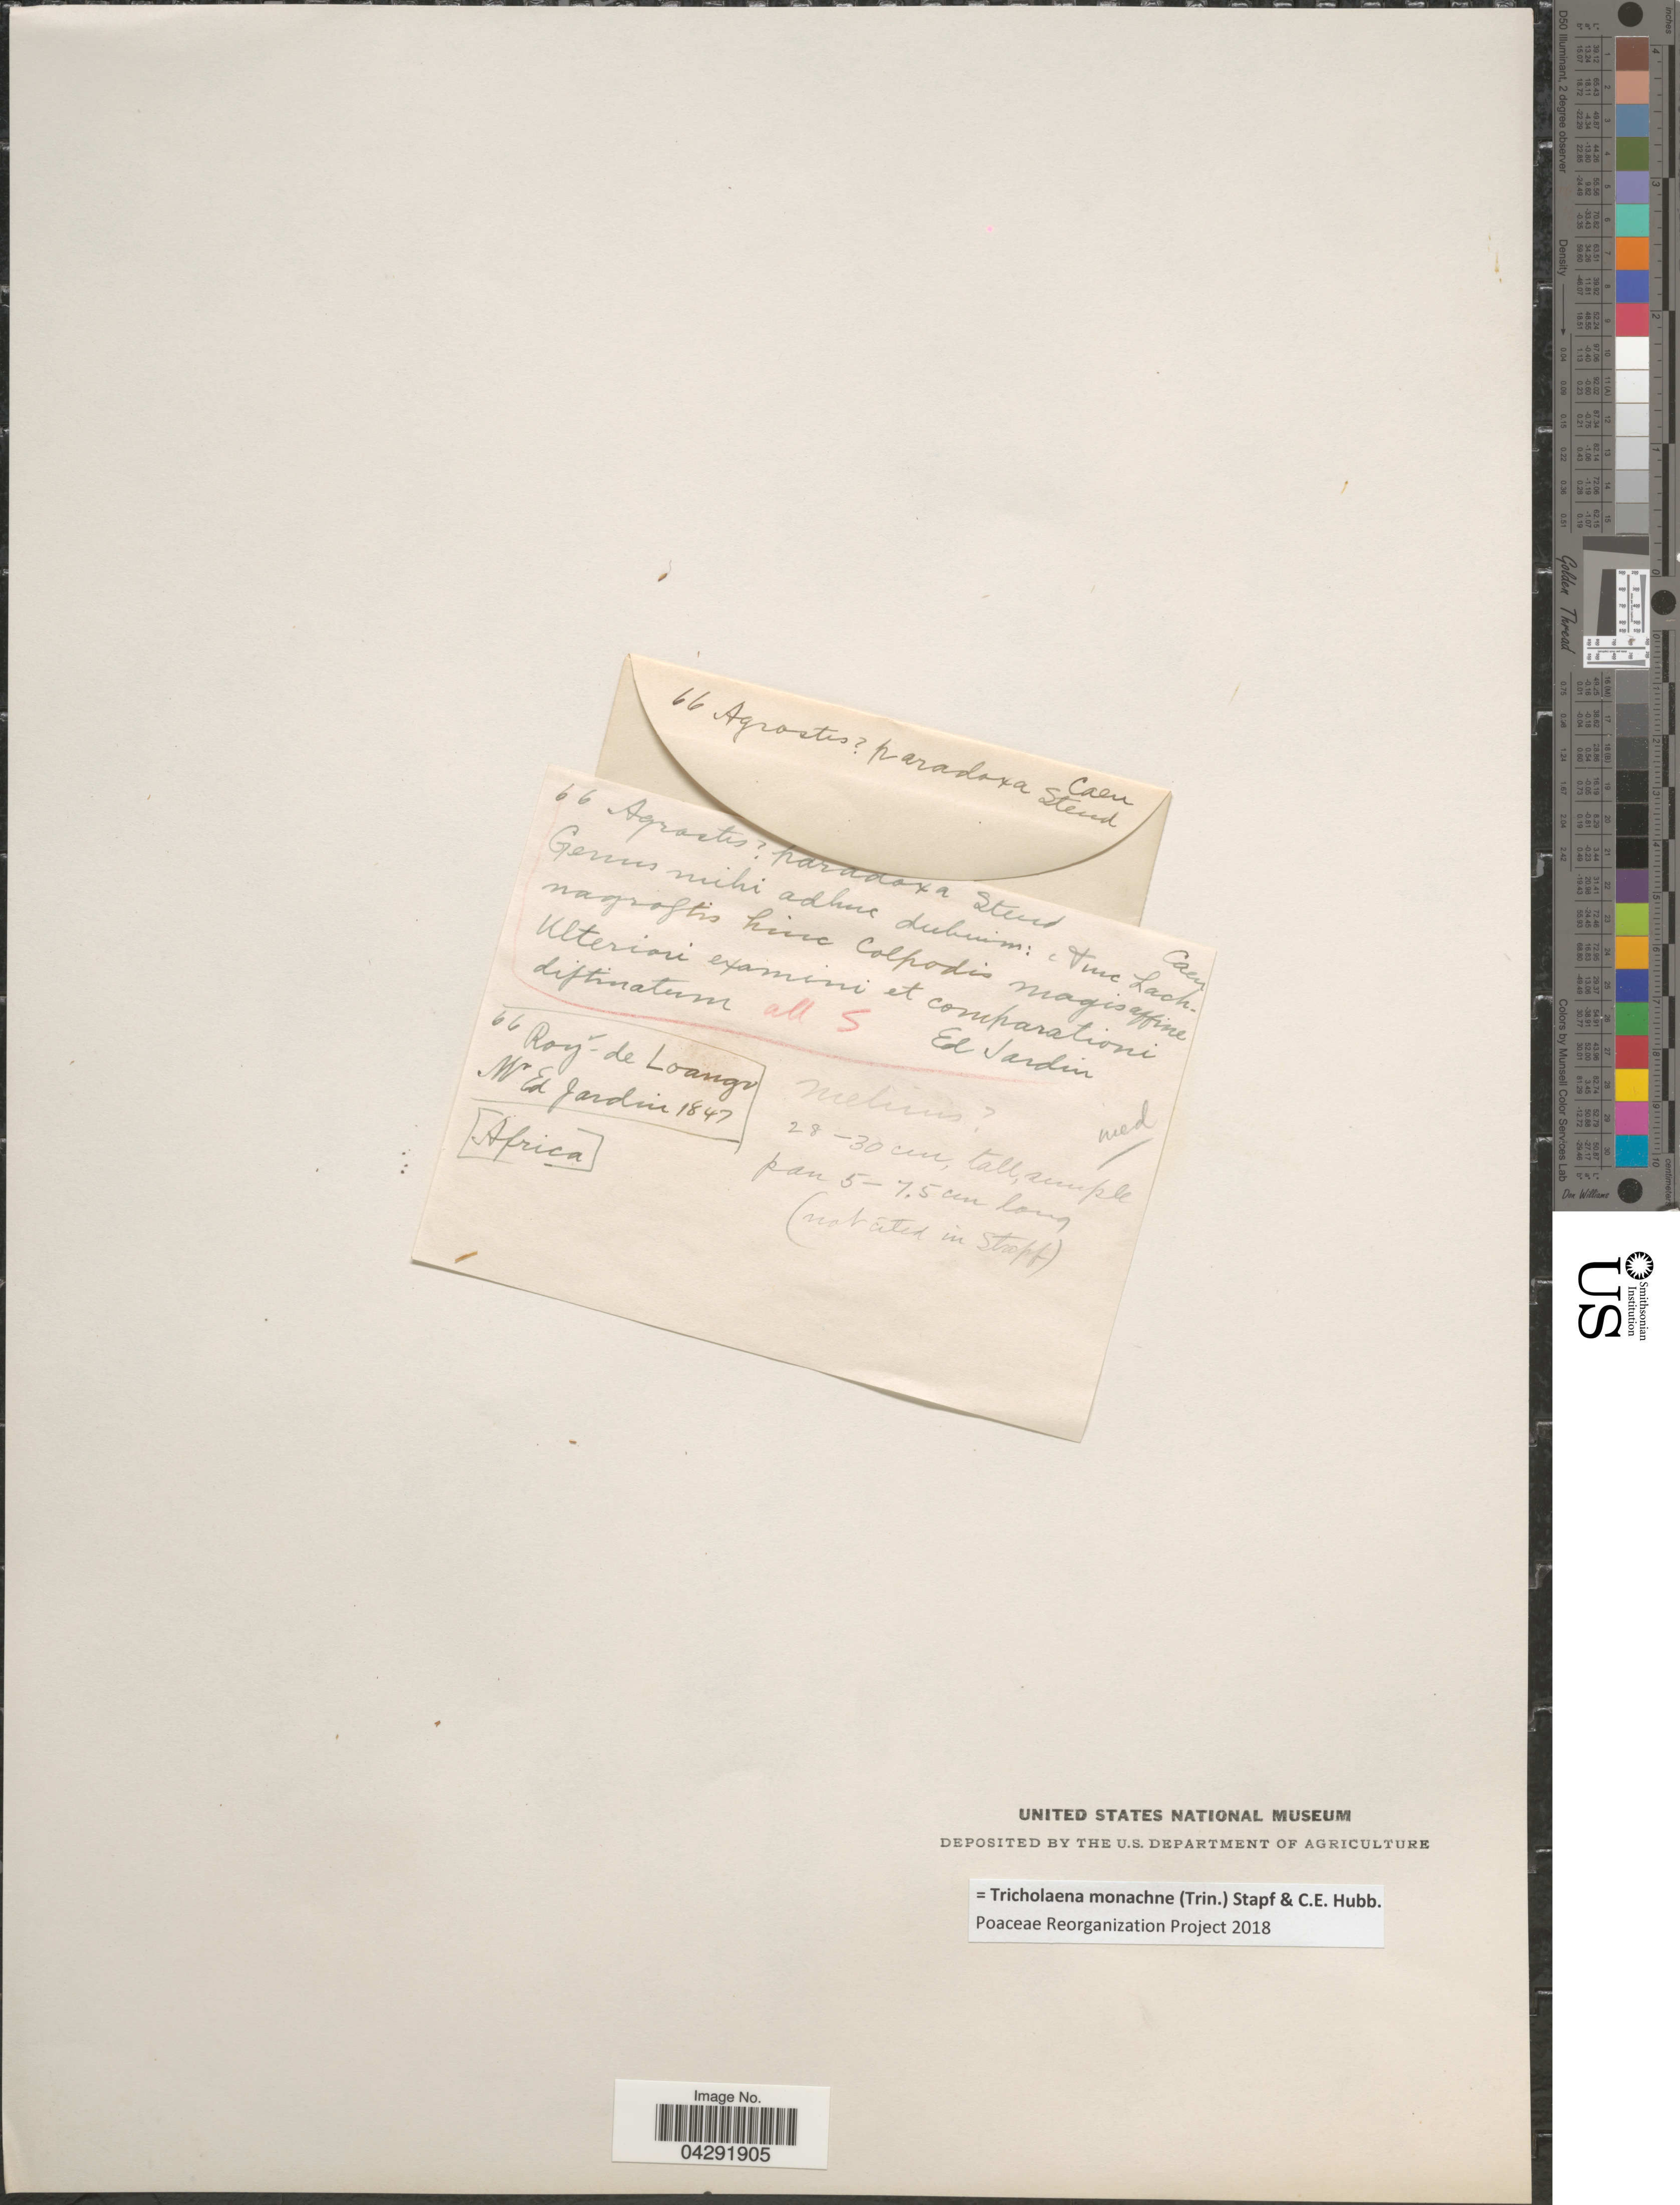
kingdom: Plantae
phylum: Tracheophyta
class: Liliopsida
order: Poales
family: Poaceae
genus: Tricholaena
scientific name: Tricholaena monachne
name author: (Trin.) Stapf & C.E. Hubb.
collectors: E. Jardin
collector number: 66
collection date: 1847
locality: [Africa].